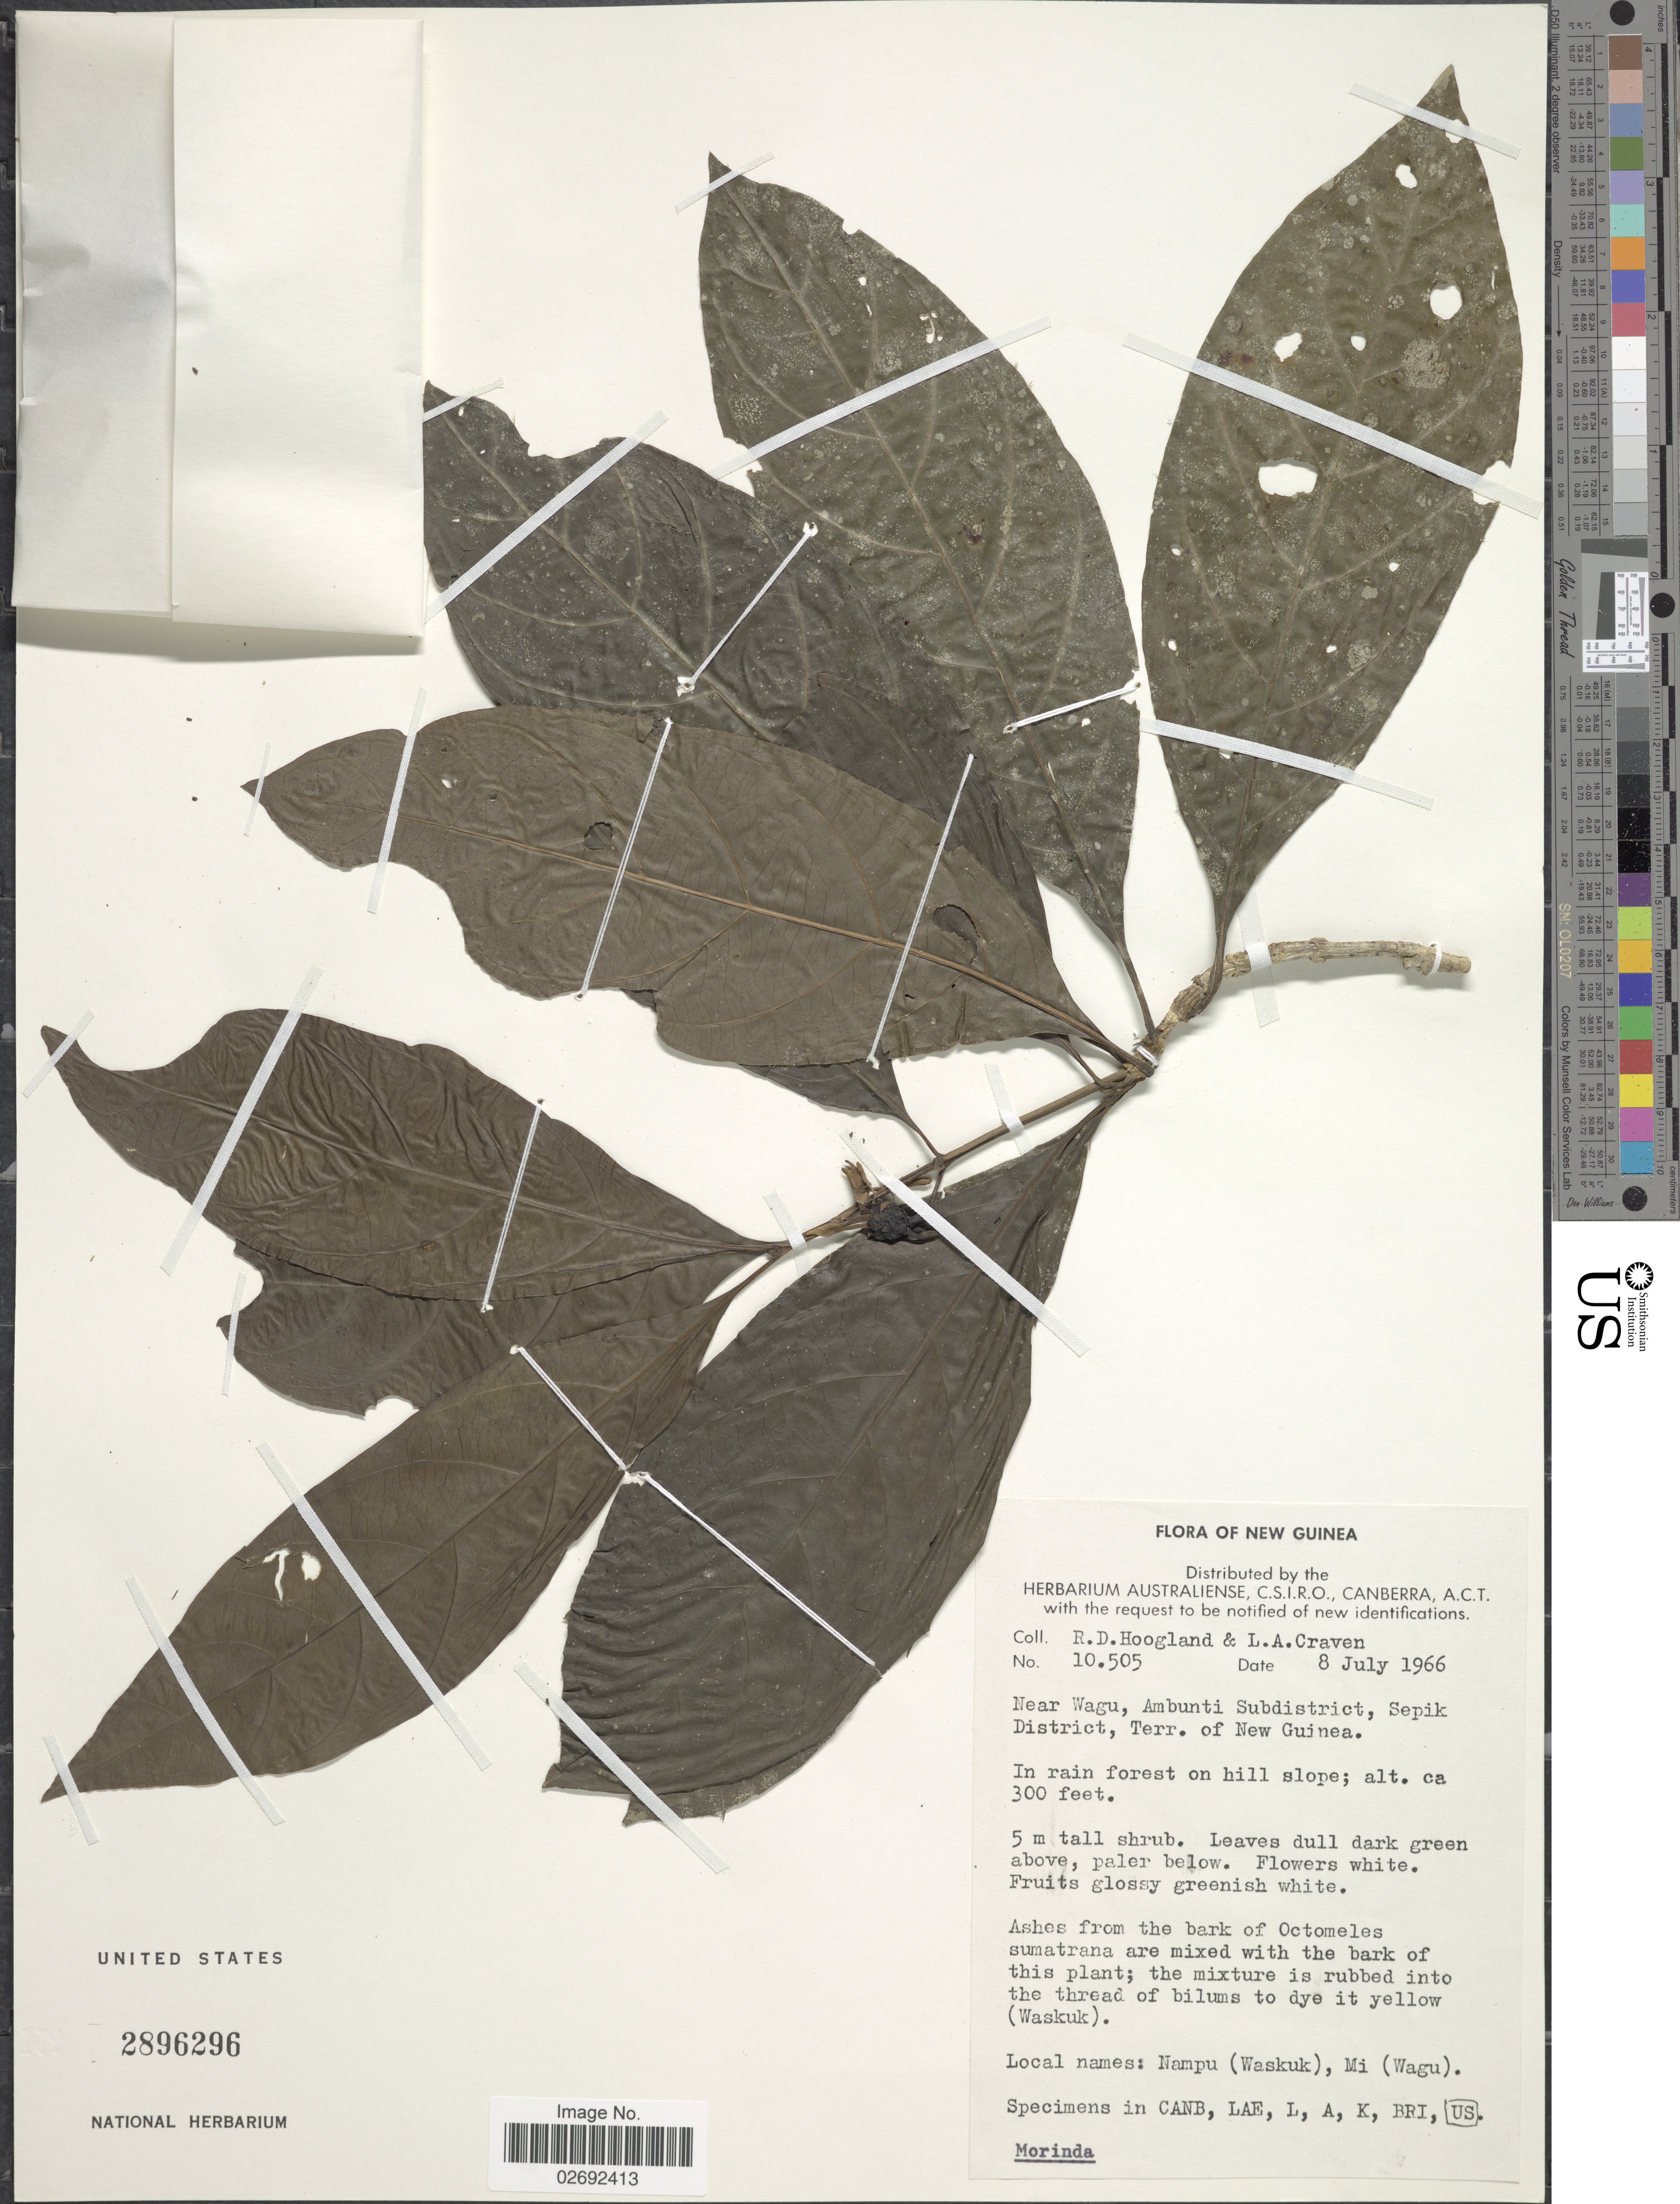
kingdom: Plantae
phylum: Tracheophyta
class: Magnoliopsida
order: Gentianales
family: Rubiaceae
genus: Morinda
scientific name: Morinda sp.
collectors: R. D. Hoogland & L. A. Craven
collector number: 10505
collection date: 1966-07-08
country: Papua New Guinea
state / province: East Sepik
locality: New Guinea. Near Wagu, Ambunti Subdistrict, Sepik District, Terr. of New Guinea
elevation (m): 91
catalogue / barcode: US 2896296